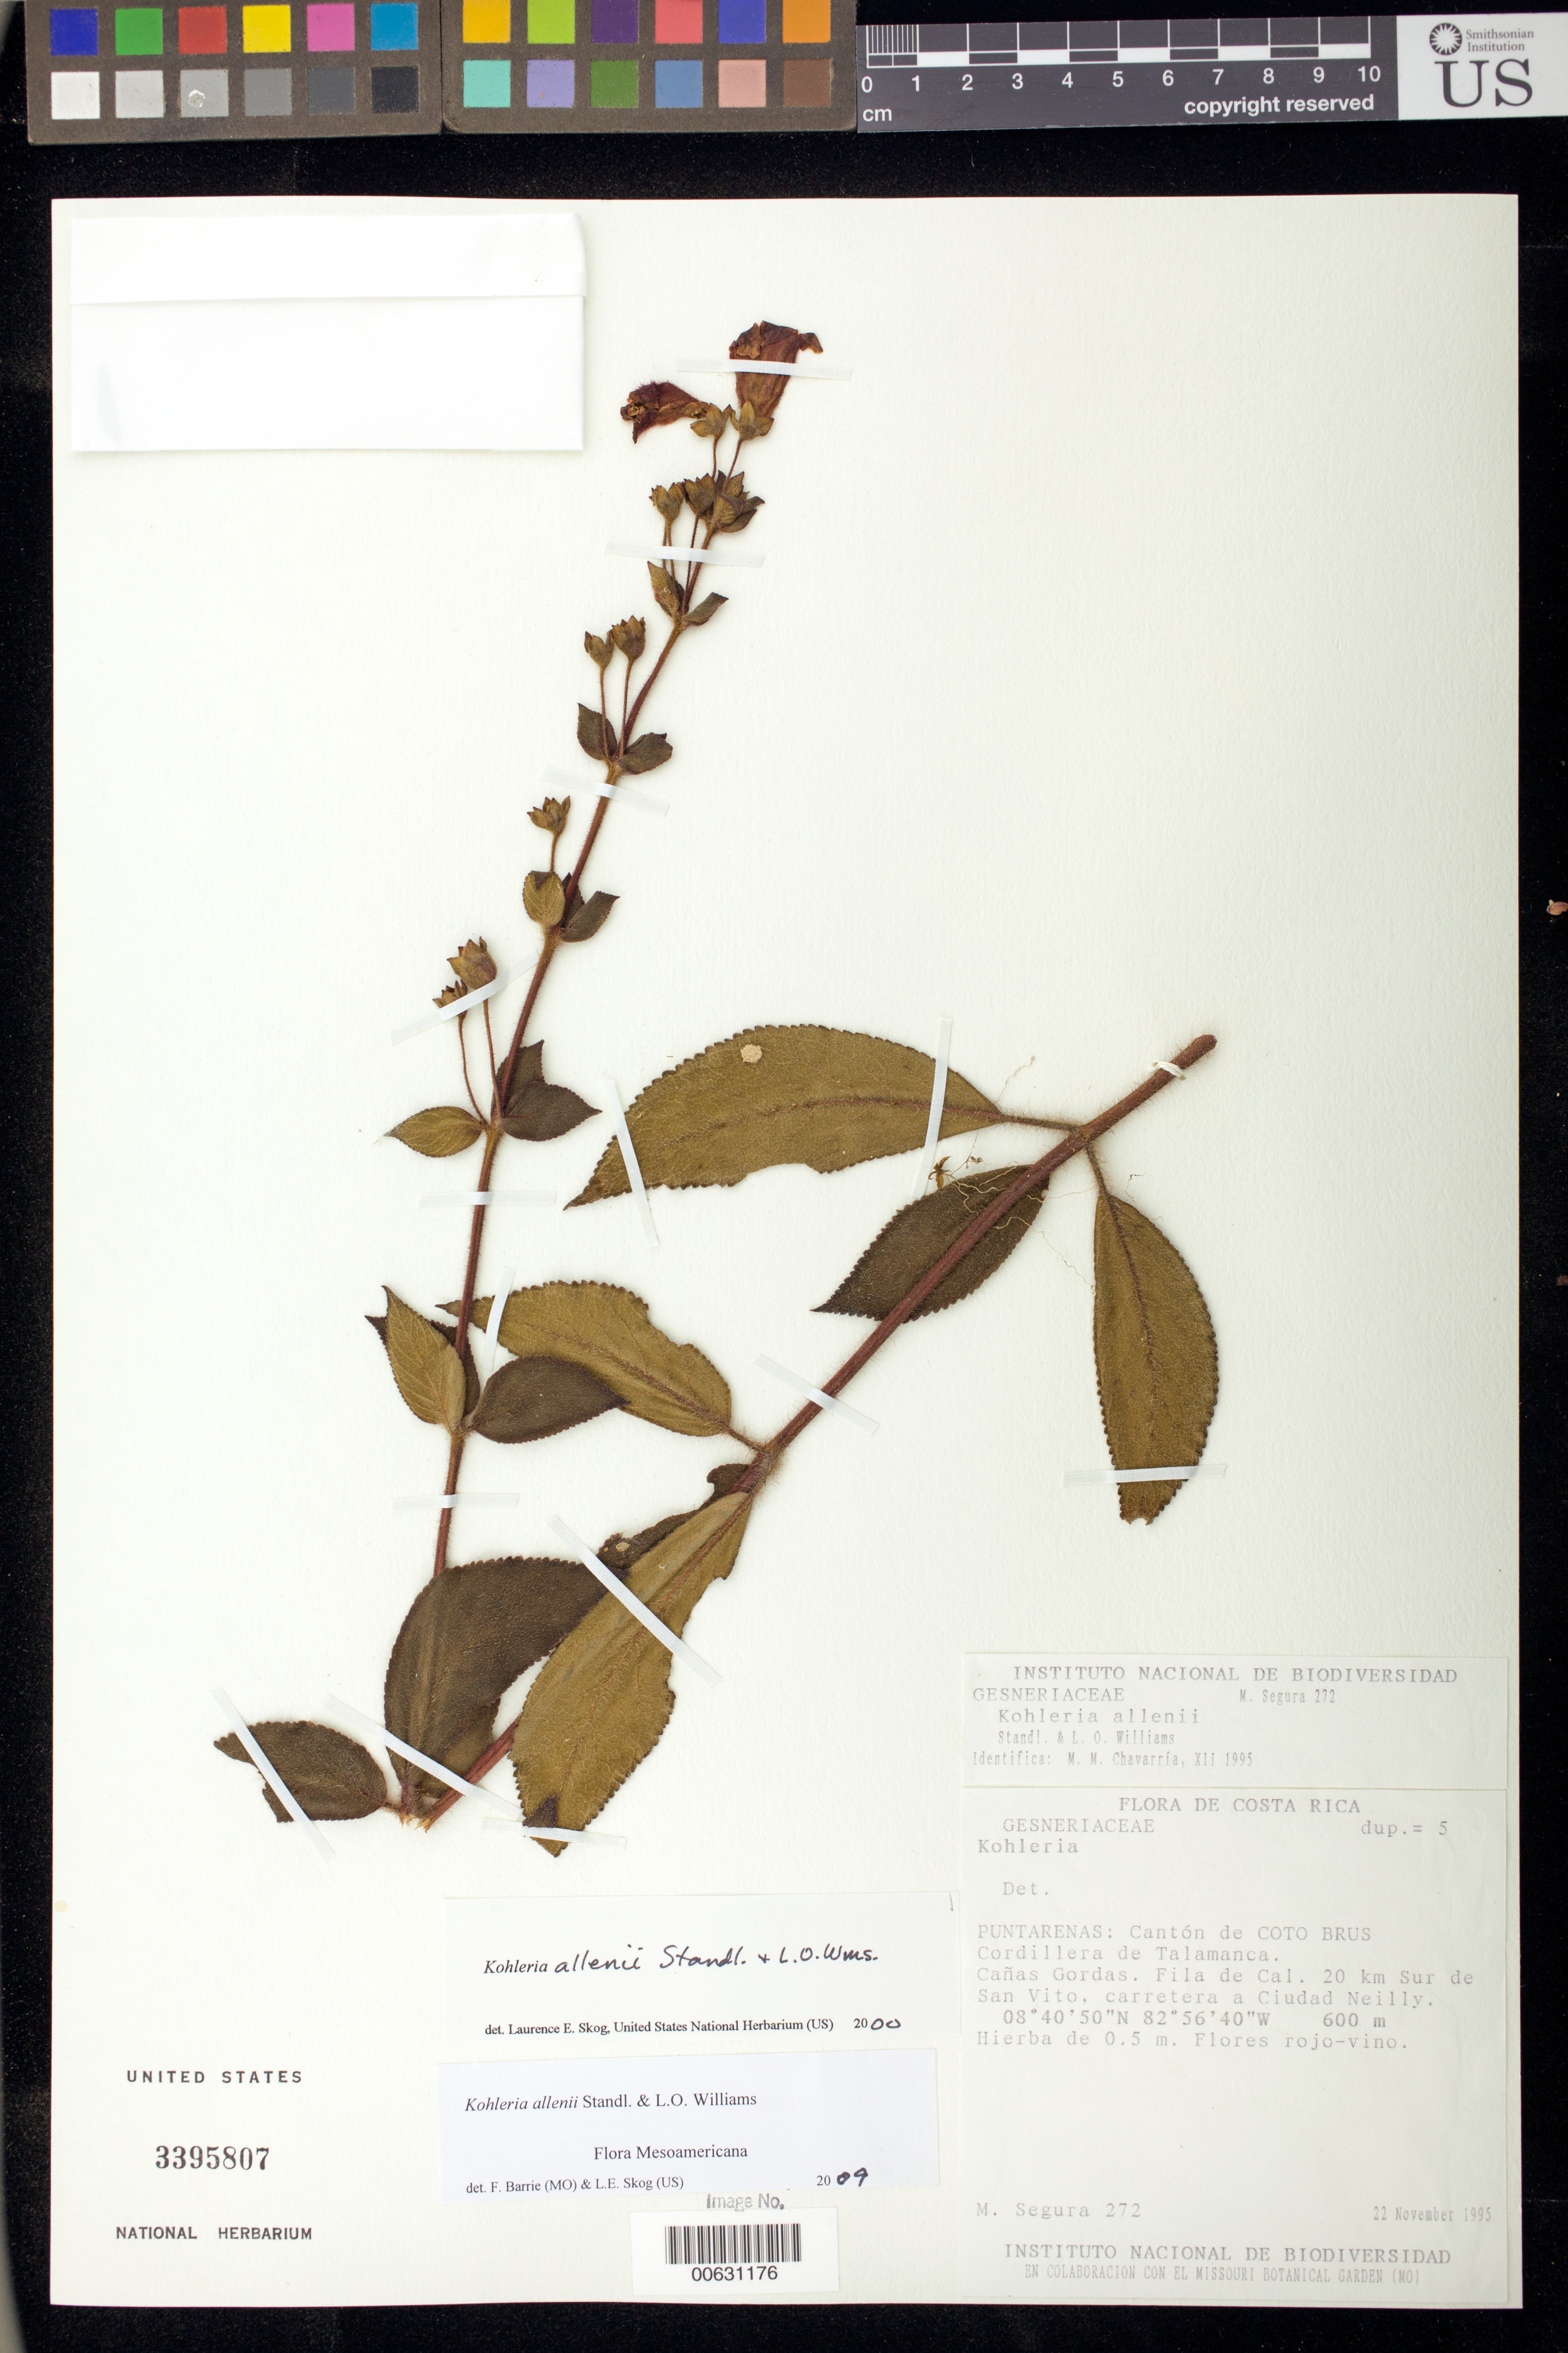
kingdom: Plantae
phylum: Tracheophyta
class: Magnoliopsida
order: Lamiales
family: Gesneriaceae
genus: Kohleria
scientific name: Kohleria allenii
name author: Standl. & L.O. Williams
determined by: Skog, Laurence E.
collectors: M. Segura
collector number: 272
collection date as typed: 22 Nov 1995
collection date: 1995-11-22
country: Costa Rica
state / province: Puntarenas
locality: Cantón de Coto Brus, Cordillera de Talamanca, Cañas Gordas, Fila de Cal. 20 km Sur de San Vito, carretera a Ciudad Neilly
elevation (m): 600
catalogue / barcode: US 3395807